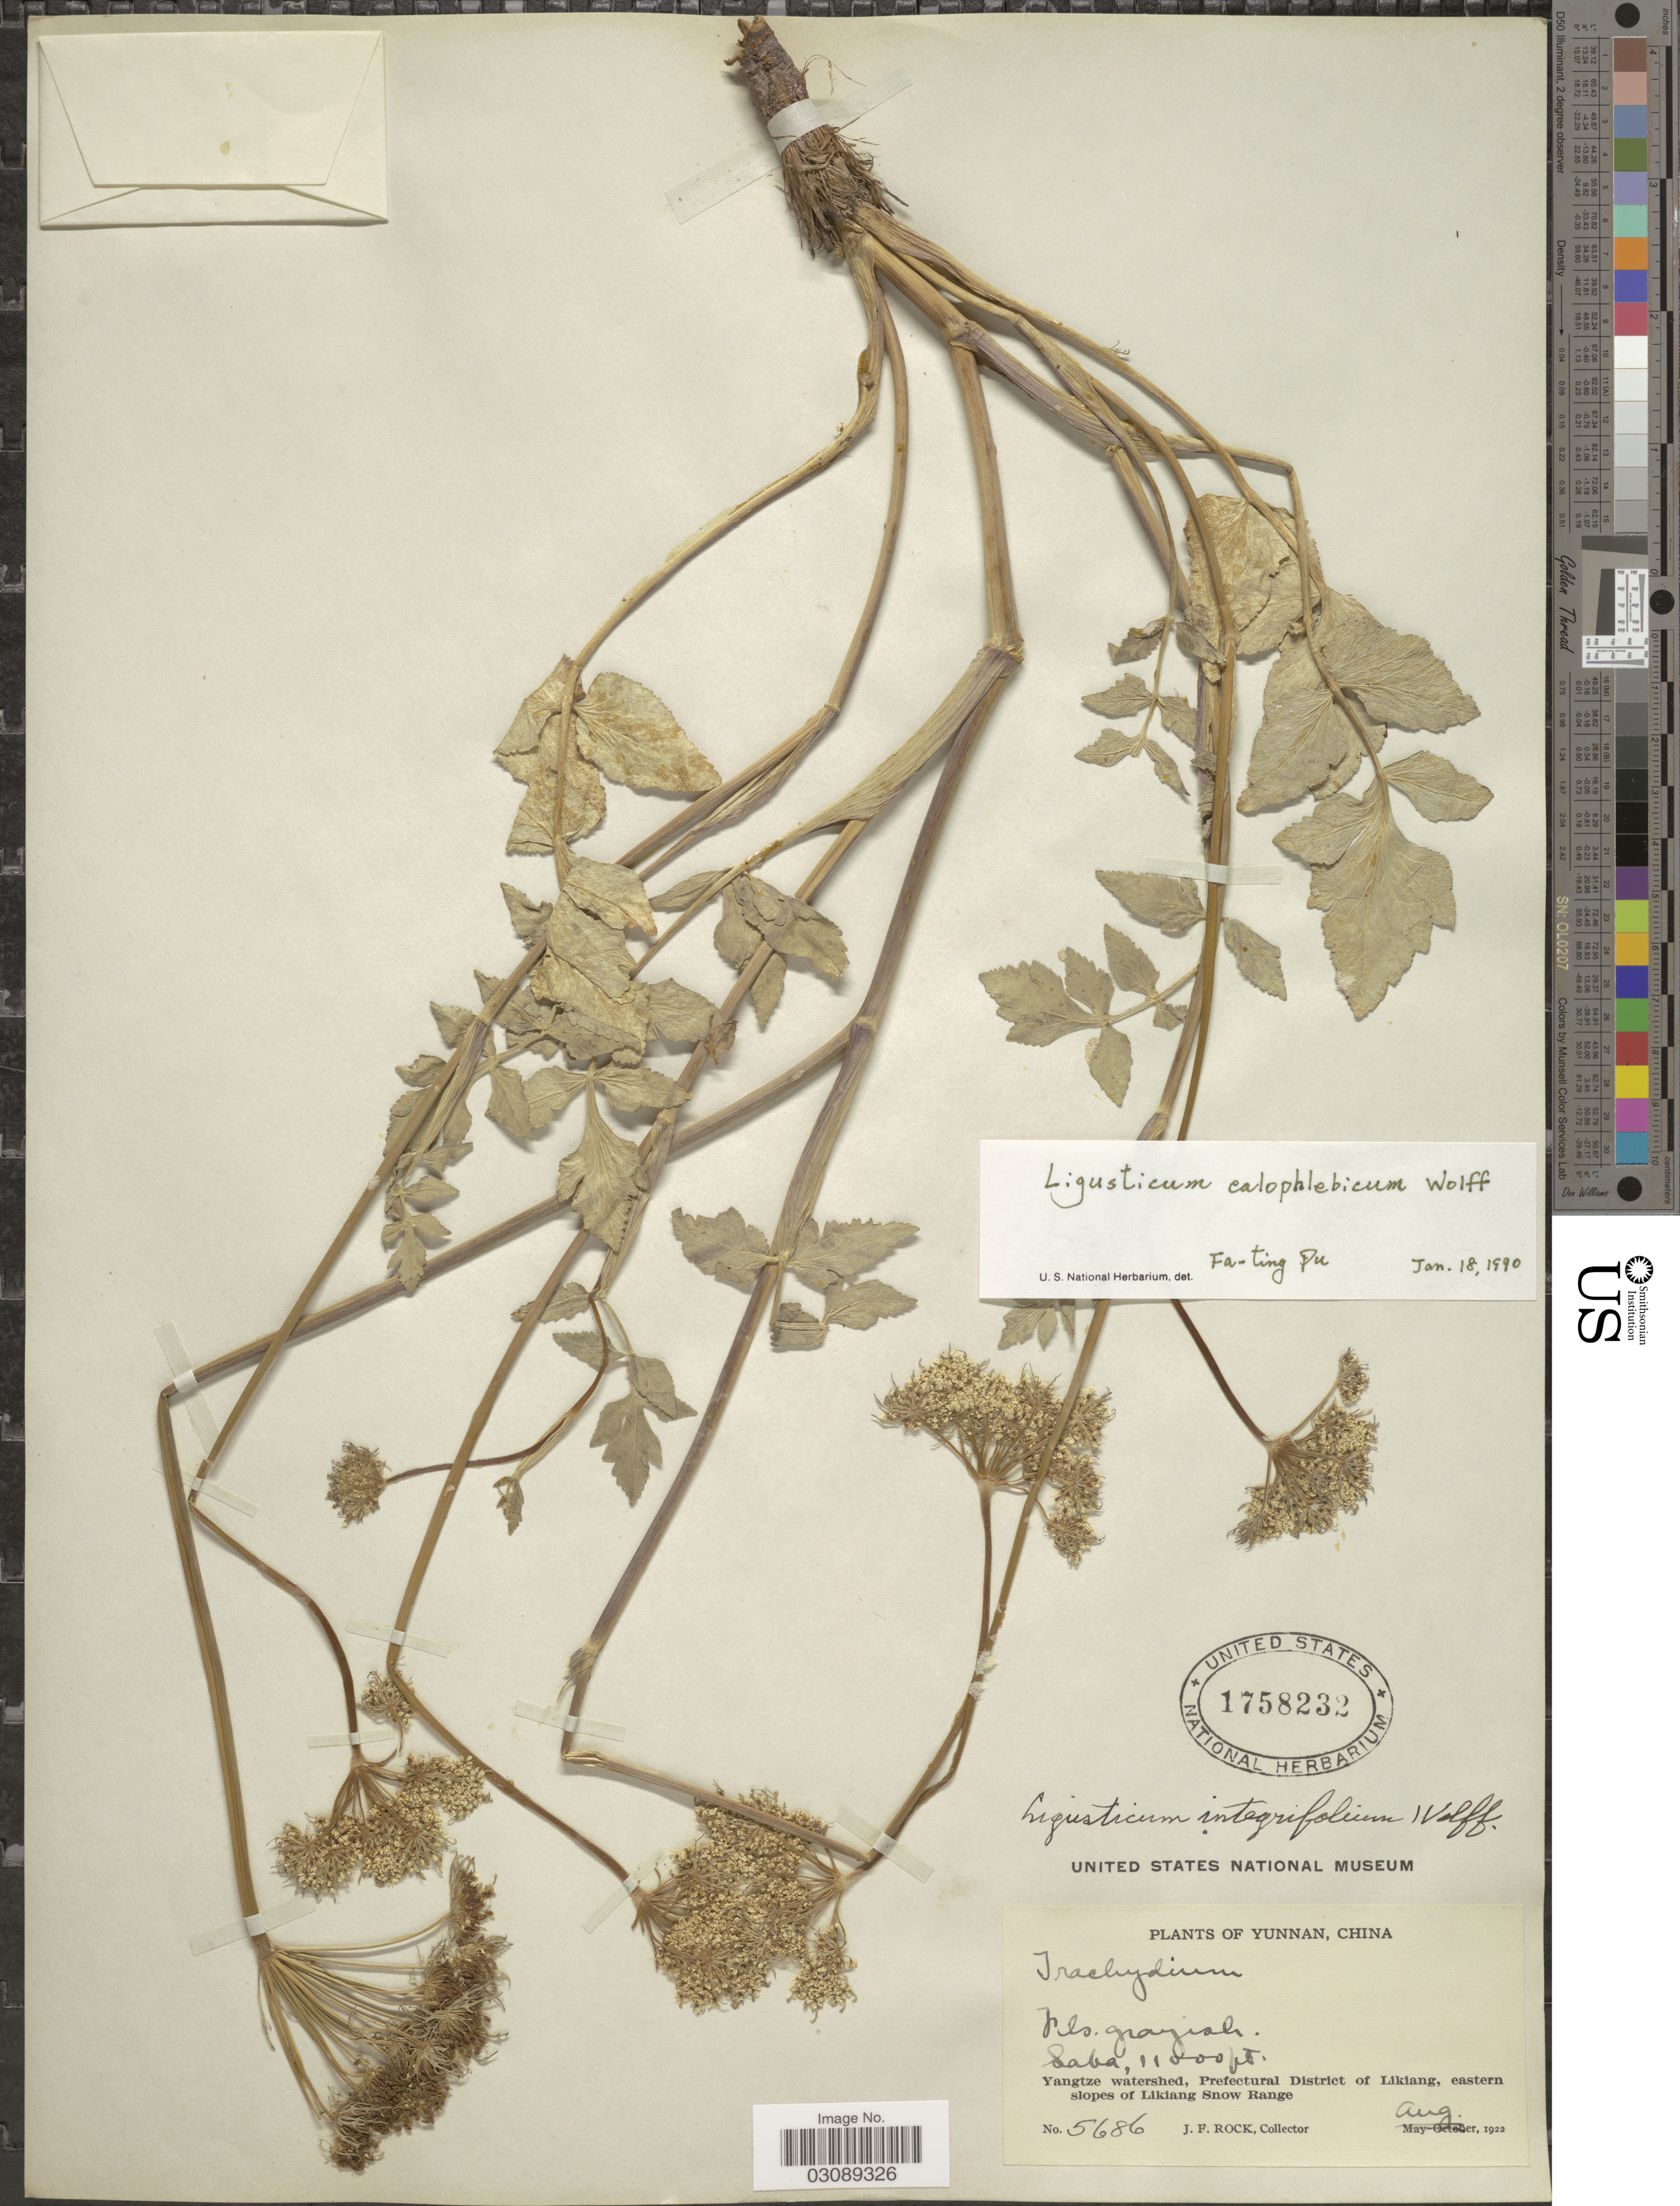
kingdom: Plantae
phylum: Tracheophyta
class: Magnoliopsida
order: Apiales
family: Apiaceae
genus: Ligusticum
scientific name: Ligusticum calophlebicum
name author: H. Wolff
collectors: J. Rock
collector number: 5686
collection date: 1922-08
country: China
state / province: Yunnan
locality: Saba. Yangtze watershed, Prefectural District of Likiang, eastern slopes of Likiang Snow Range.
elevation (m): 3353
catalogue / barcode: US 1758232